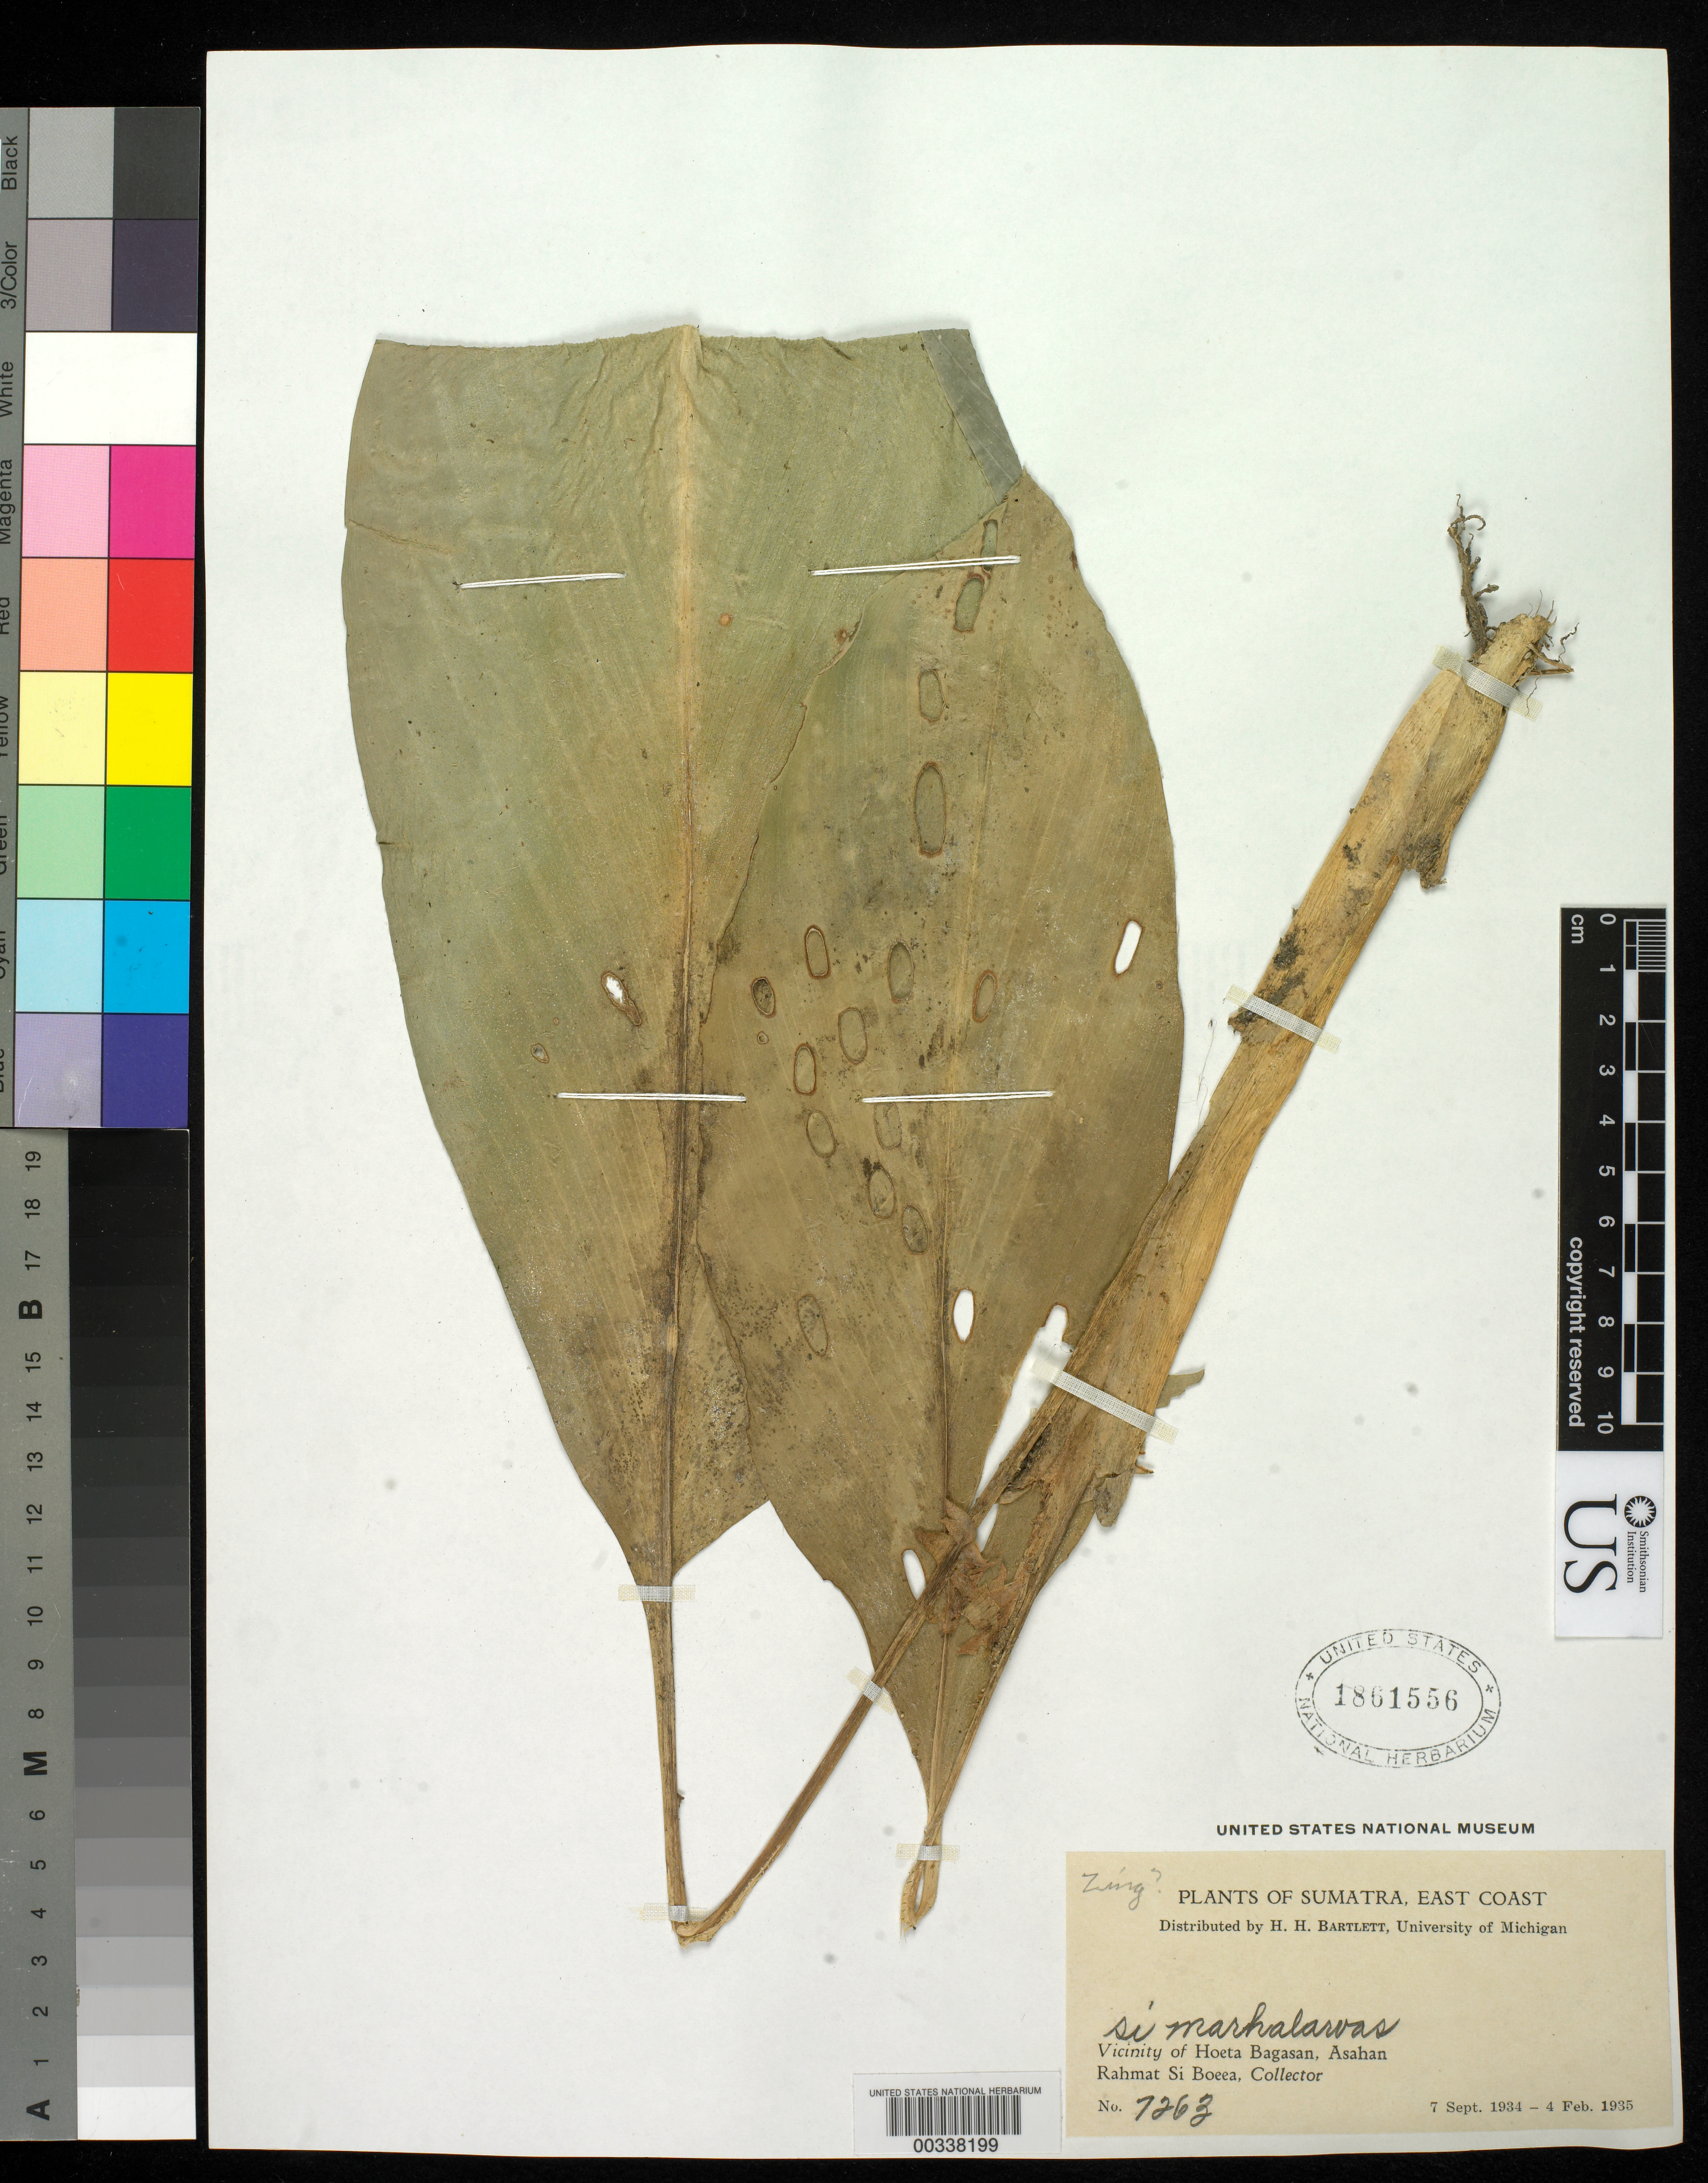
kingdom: Plantae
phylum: Tracheophyta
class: Liliopsida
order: Zingiberales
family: Zingiberaceae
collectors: Rahmat Si Boeea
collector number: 7263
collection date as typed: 07 Sep 1934 to 04 Feb 1935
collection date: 1934-09-07/1935-02-04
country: Indonesia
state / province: Sumatra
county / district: Sumatera Utara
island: Sumatra I.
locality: (East Coast) Vicinity of Hoeta Bagasan, Asahan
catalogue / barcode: US 1861556